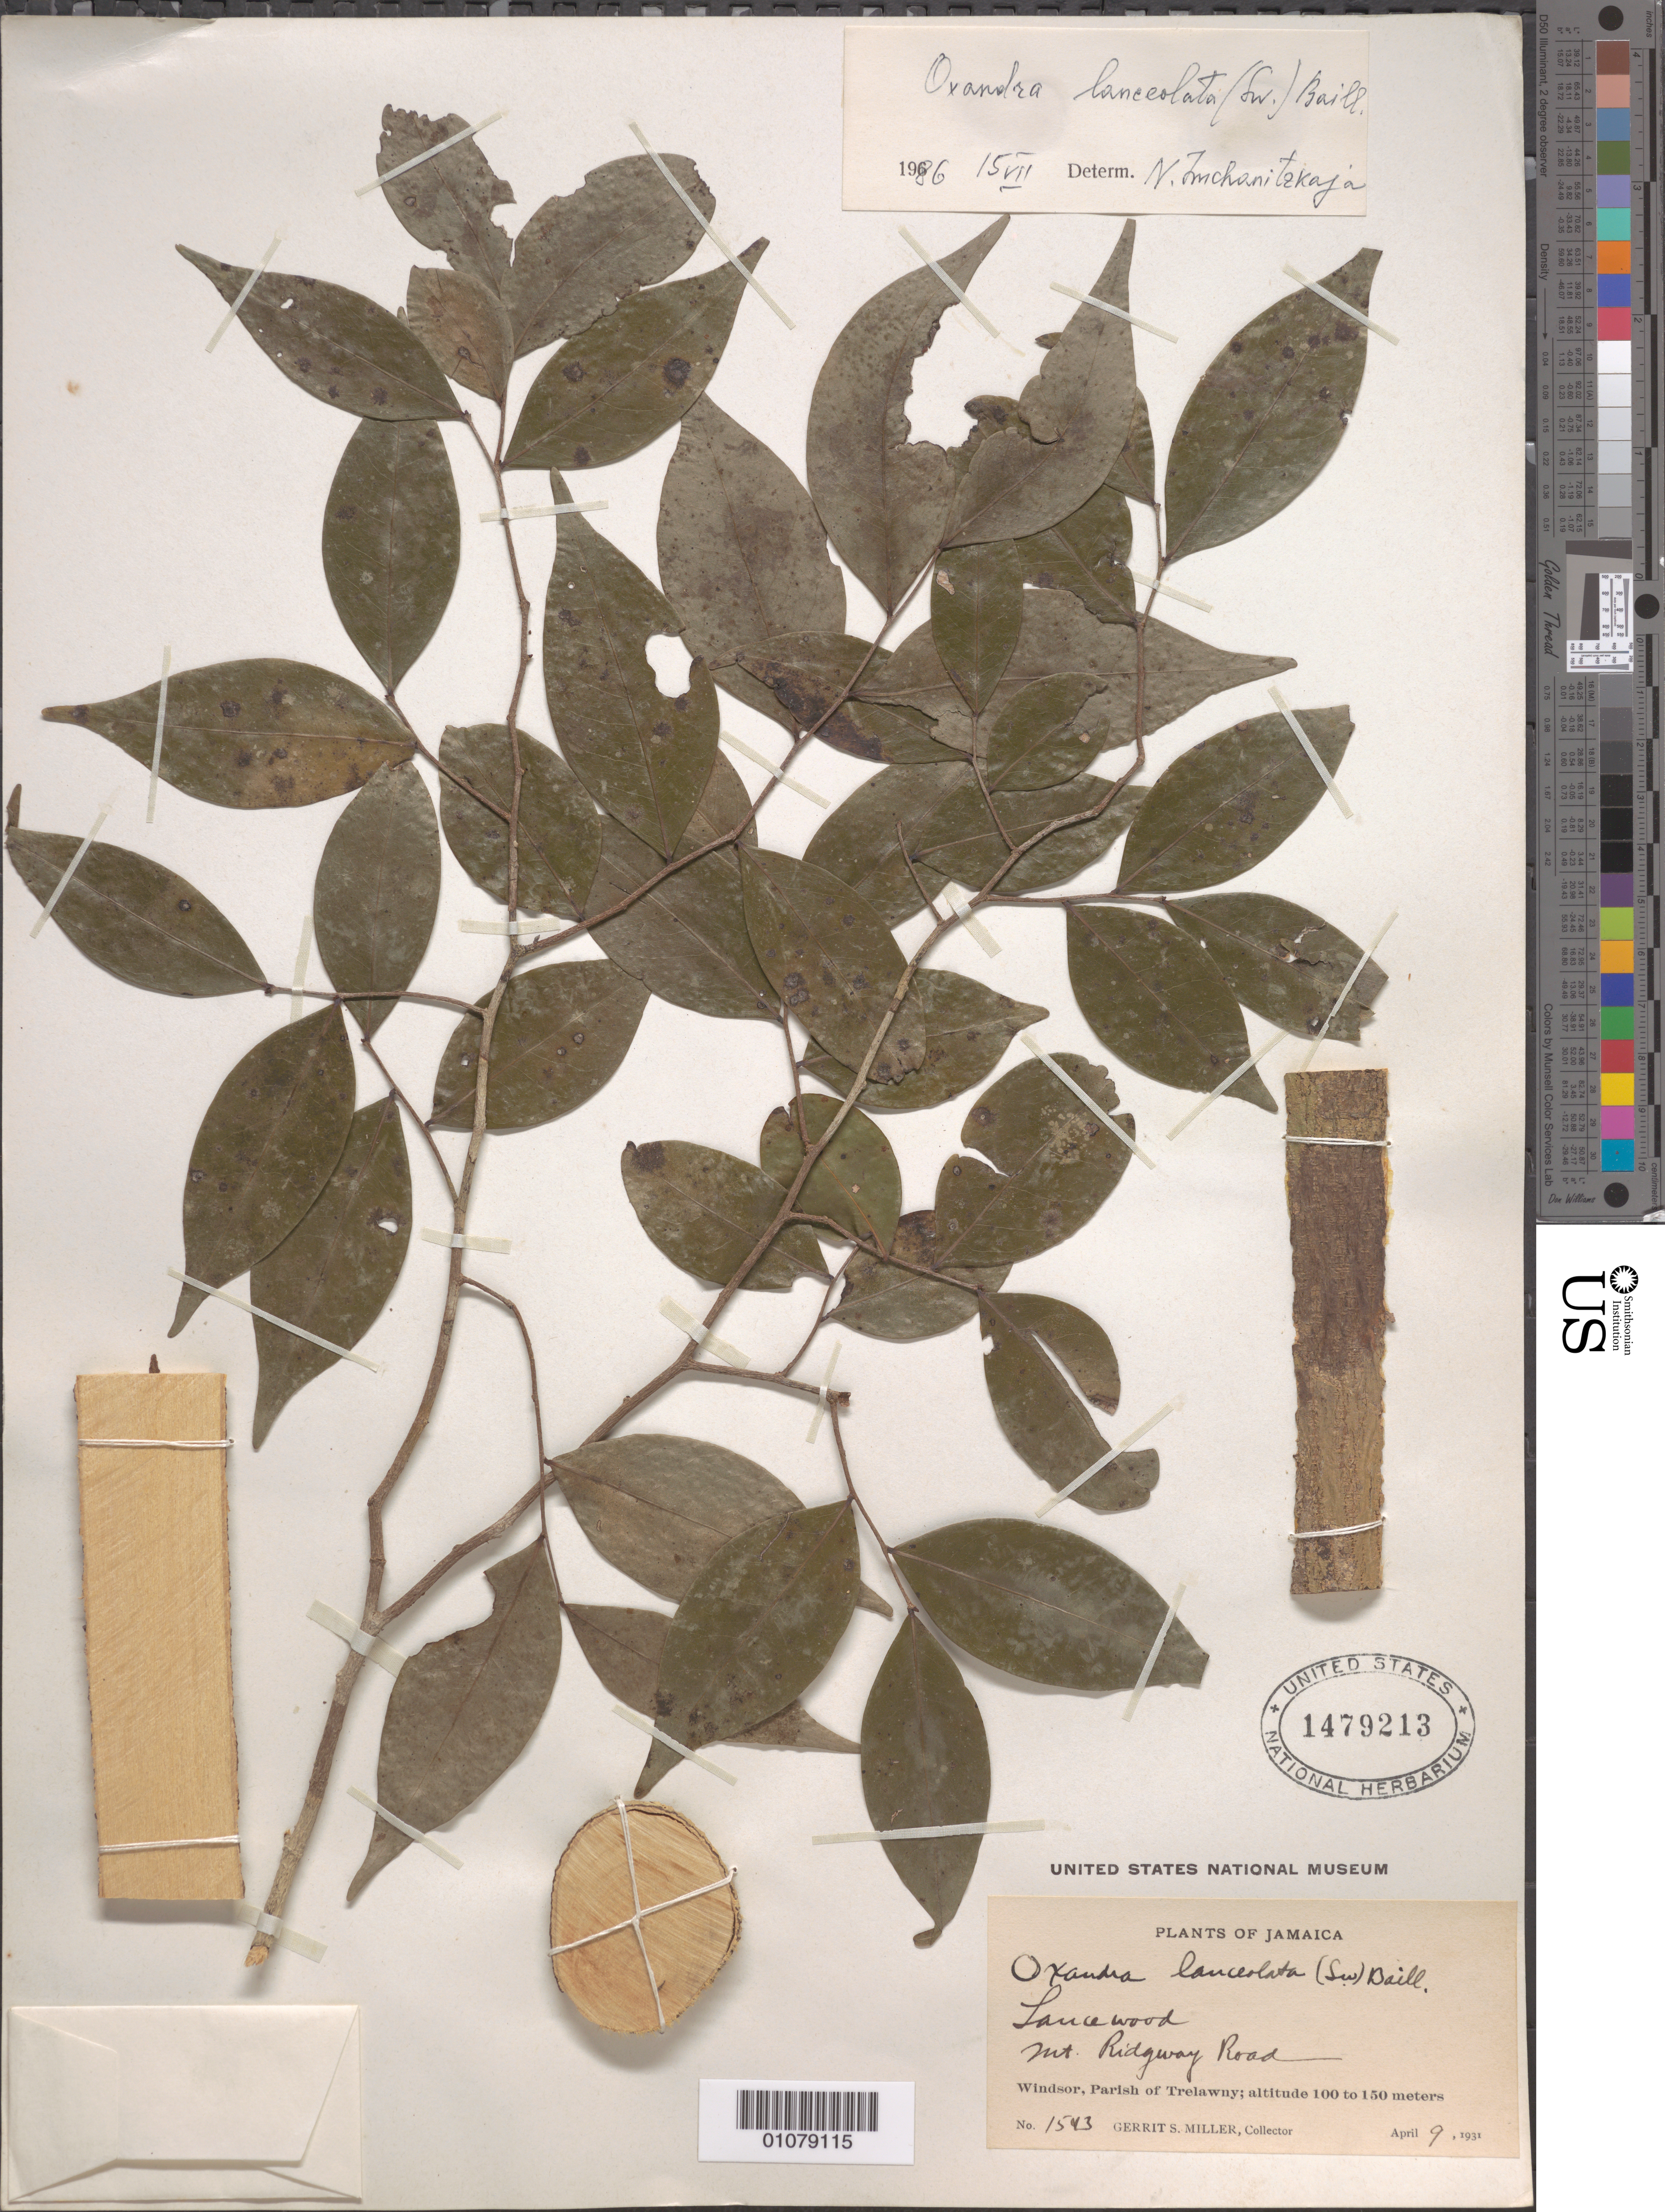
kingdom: Plantae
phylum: Tracheophyta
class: Magnoliopsida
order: Magnoliales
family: Annonaceae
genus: Oxandra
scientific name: Oxandra lanceolata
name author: (Sw.) Baill.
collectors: G. S. Miller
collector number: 1543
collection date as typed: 09 Apr 1931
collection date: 1931-04-09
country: Jamaica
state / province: Trelawny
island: Jamaica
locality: Mt. Ridgway Road, Windsor, Parish of Trelawny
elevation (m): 100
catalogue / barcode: US 1479213